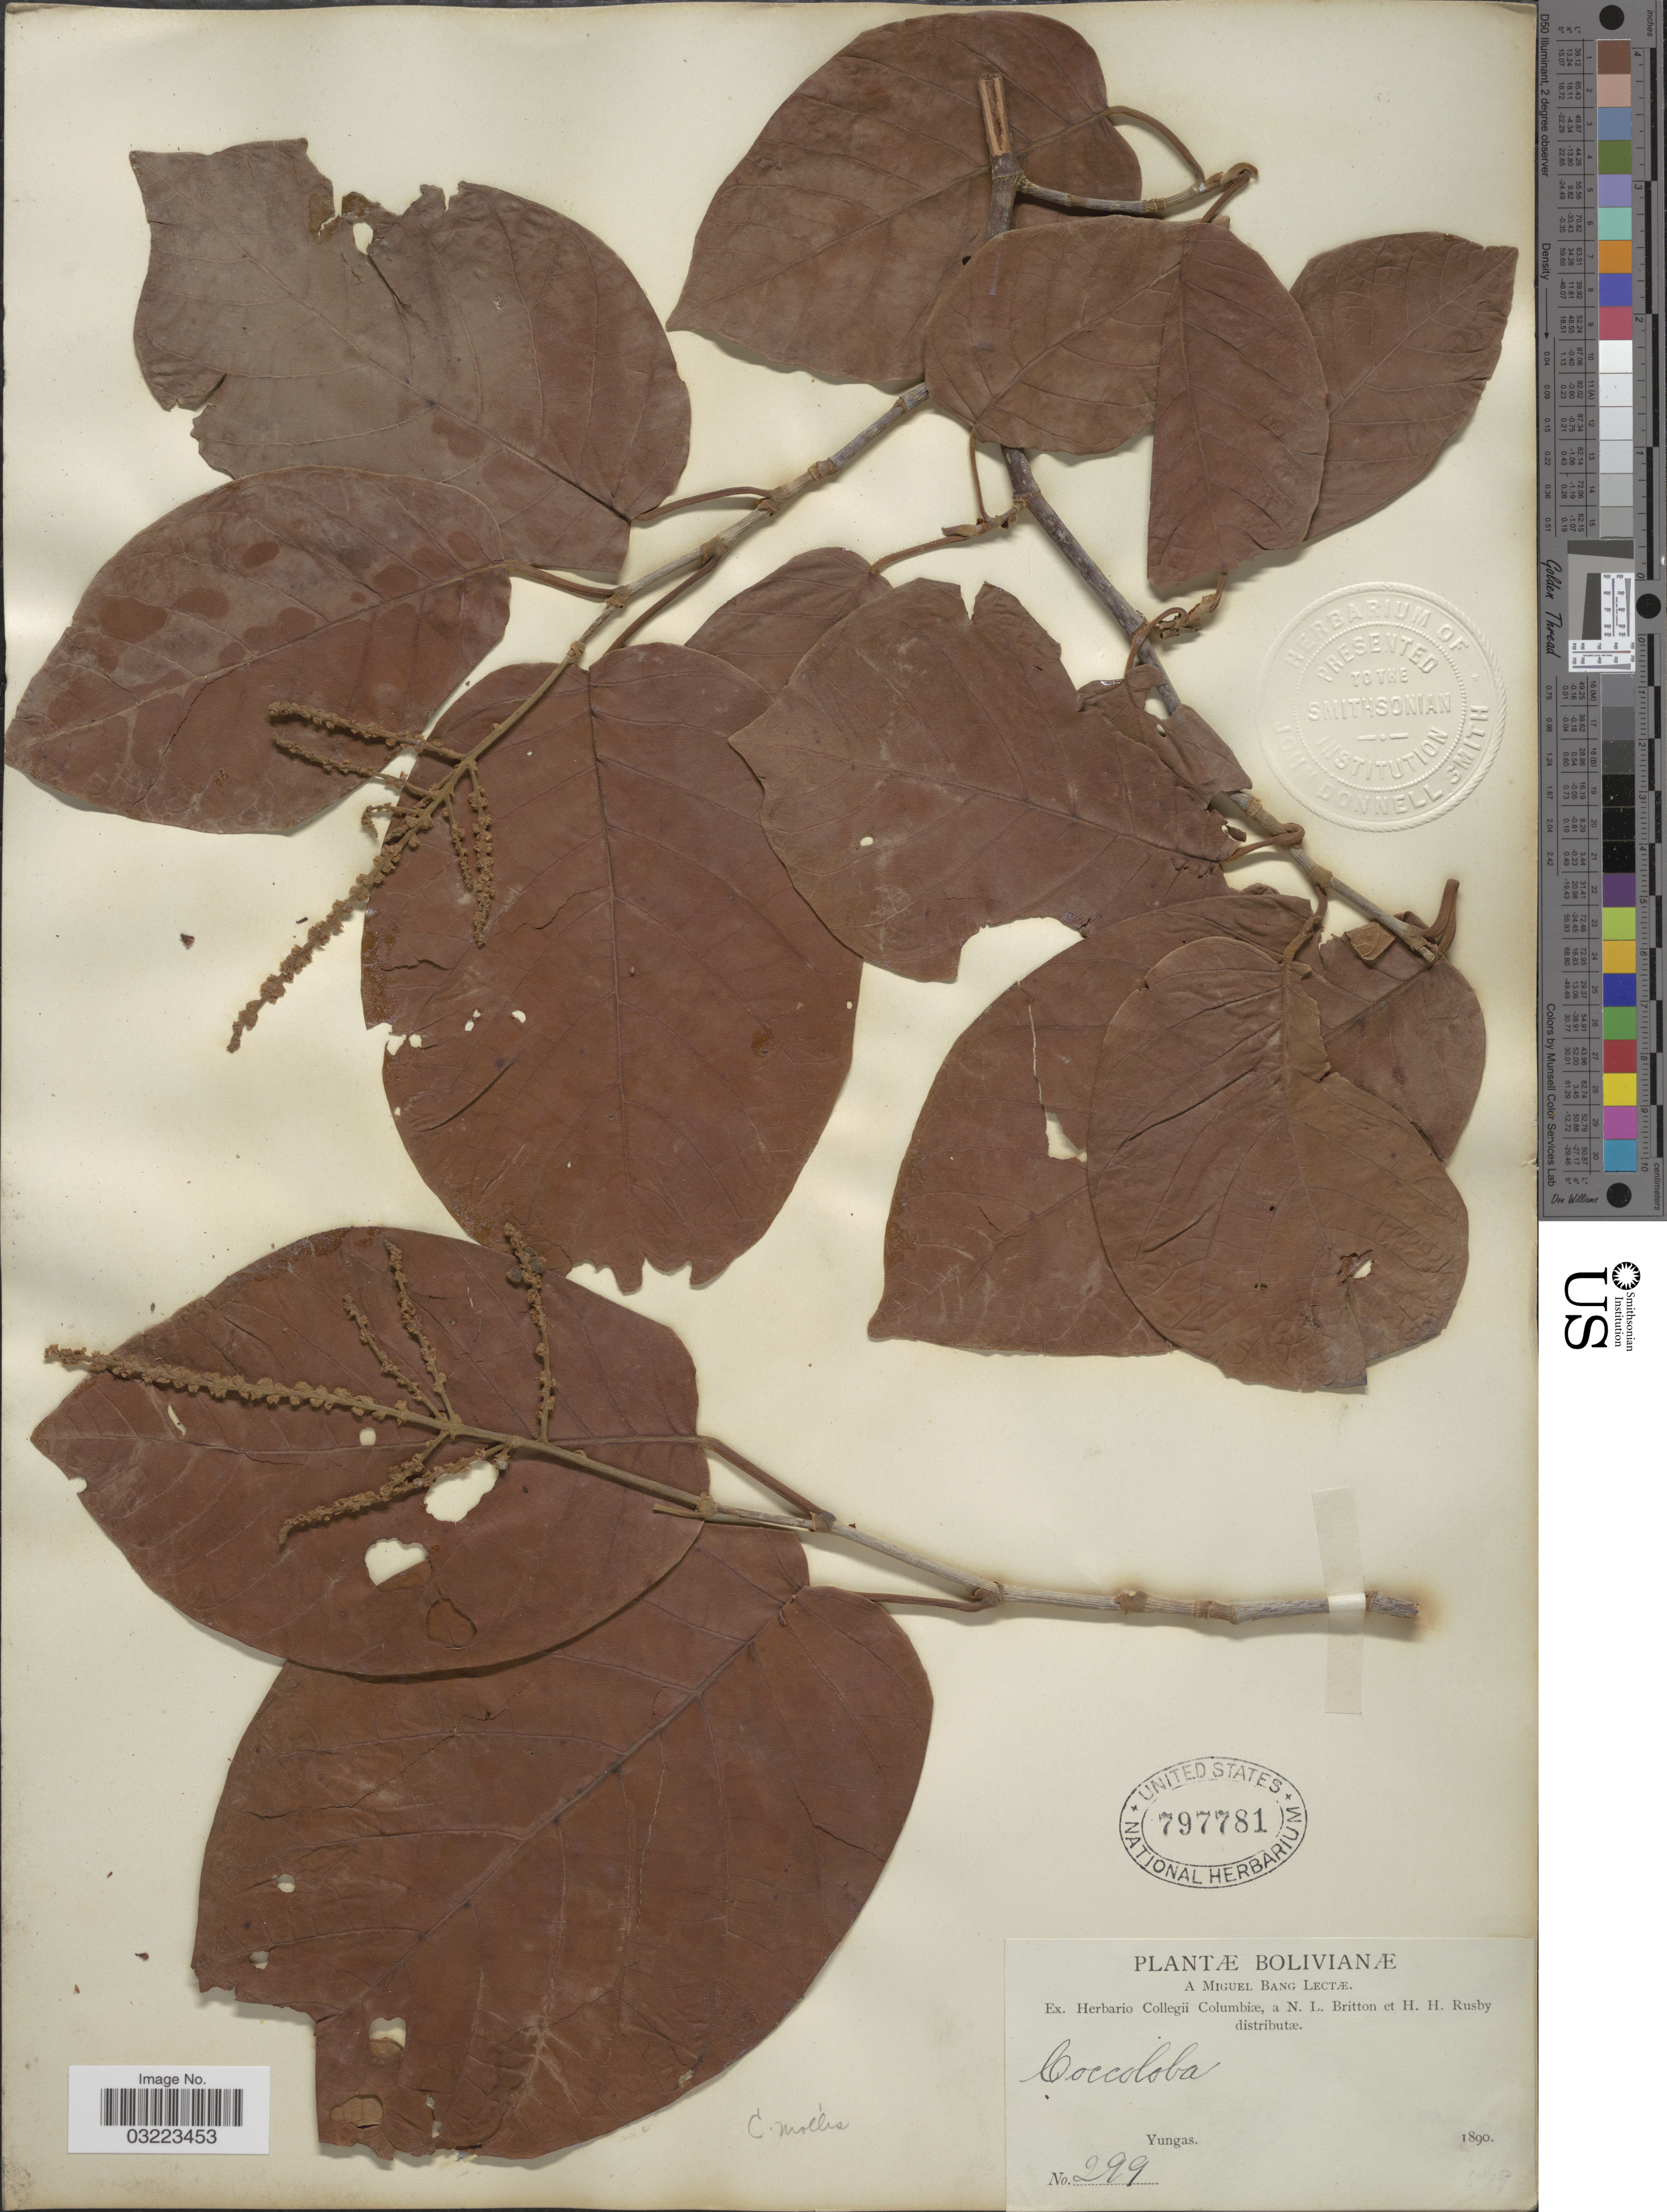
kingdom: Plantae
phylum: Tracheophyta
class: Magnoliopsida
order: Caryophyllales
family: Polygonaceae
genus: Coccoloba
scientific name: Coccoloba mollis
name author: Casar.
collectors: M. Bang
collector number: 299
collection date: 1890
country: Bolivia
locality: Yungas.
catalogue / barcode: US 797781